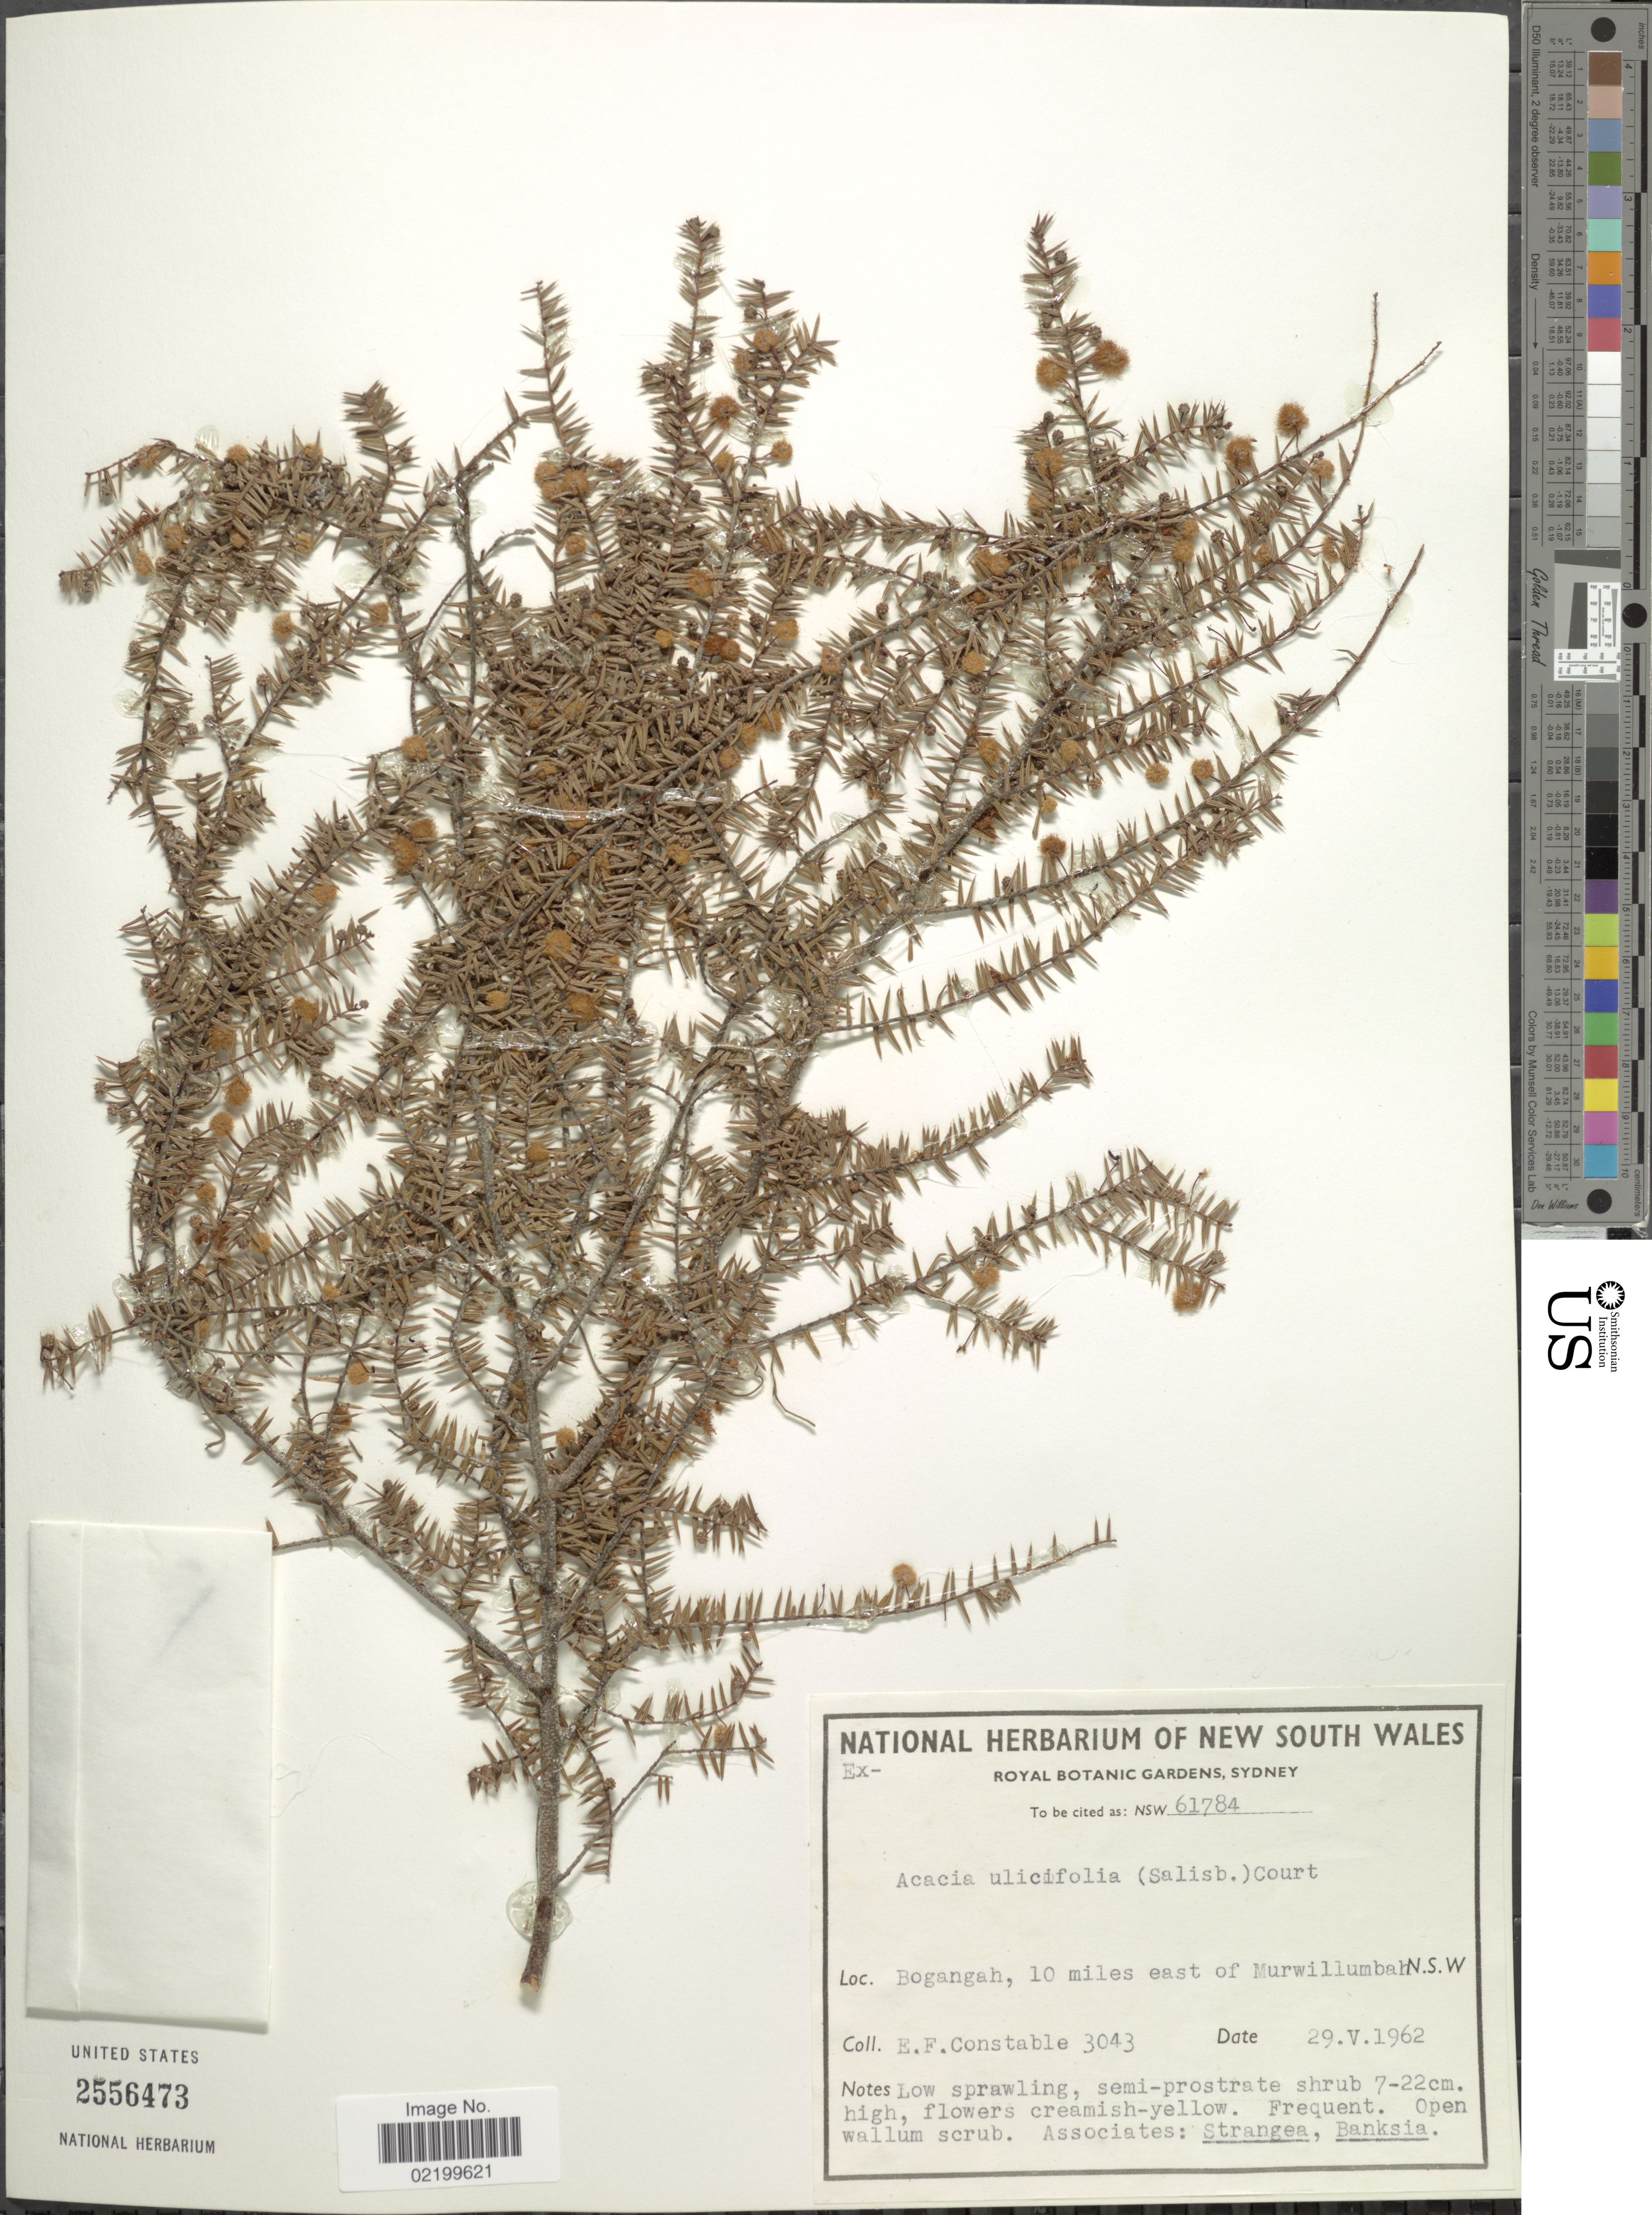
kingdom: Plantae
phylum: Tracheophyta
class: Magnoliopsida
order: Fabales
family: Fabaceae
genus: Acacia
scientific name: Acacia ulicifolia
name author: (Salisb.) Court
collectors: E. F. Constable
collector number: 3043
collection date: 1962-05-29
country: Australia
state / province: New South Wales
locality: Bogangah, 10 miles east of Murwillumba N.S.W.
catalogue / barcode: US 2556473